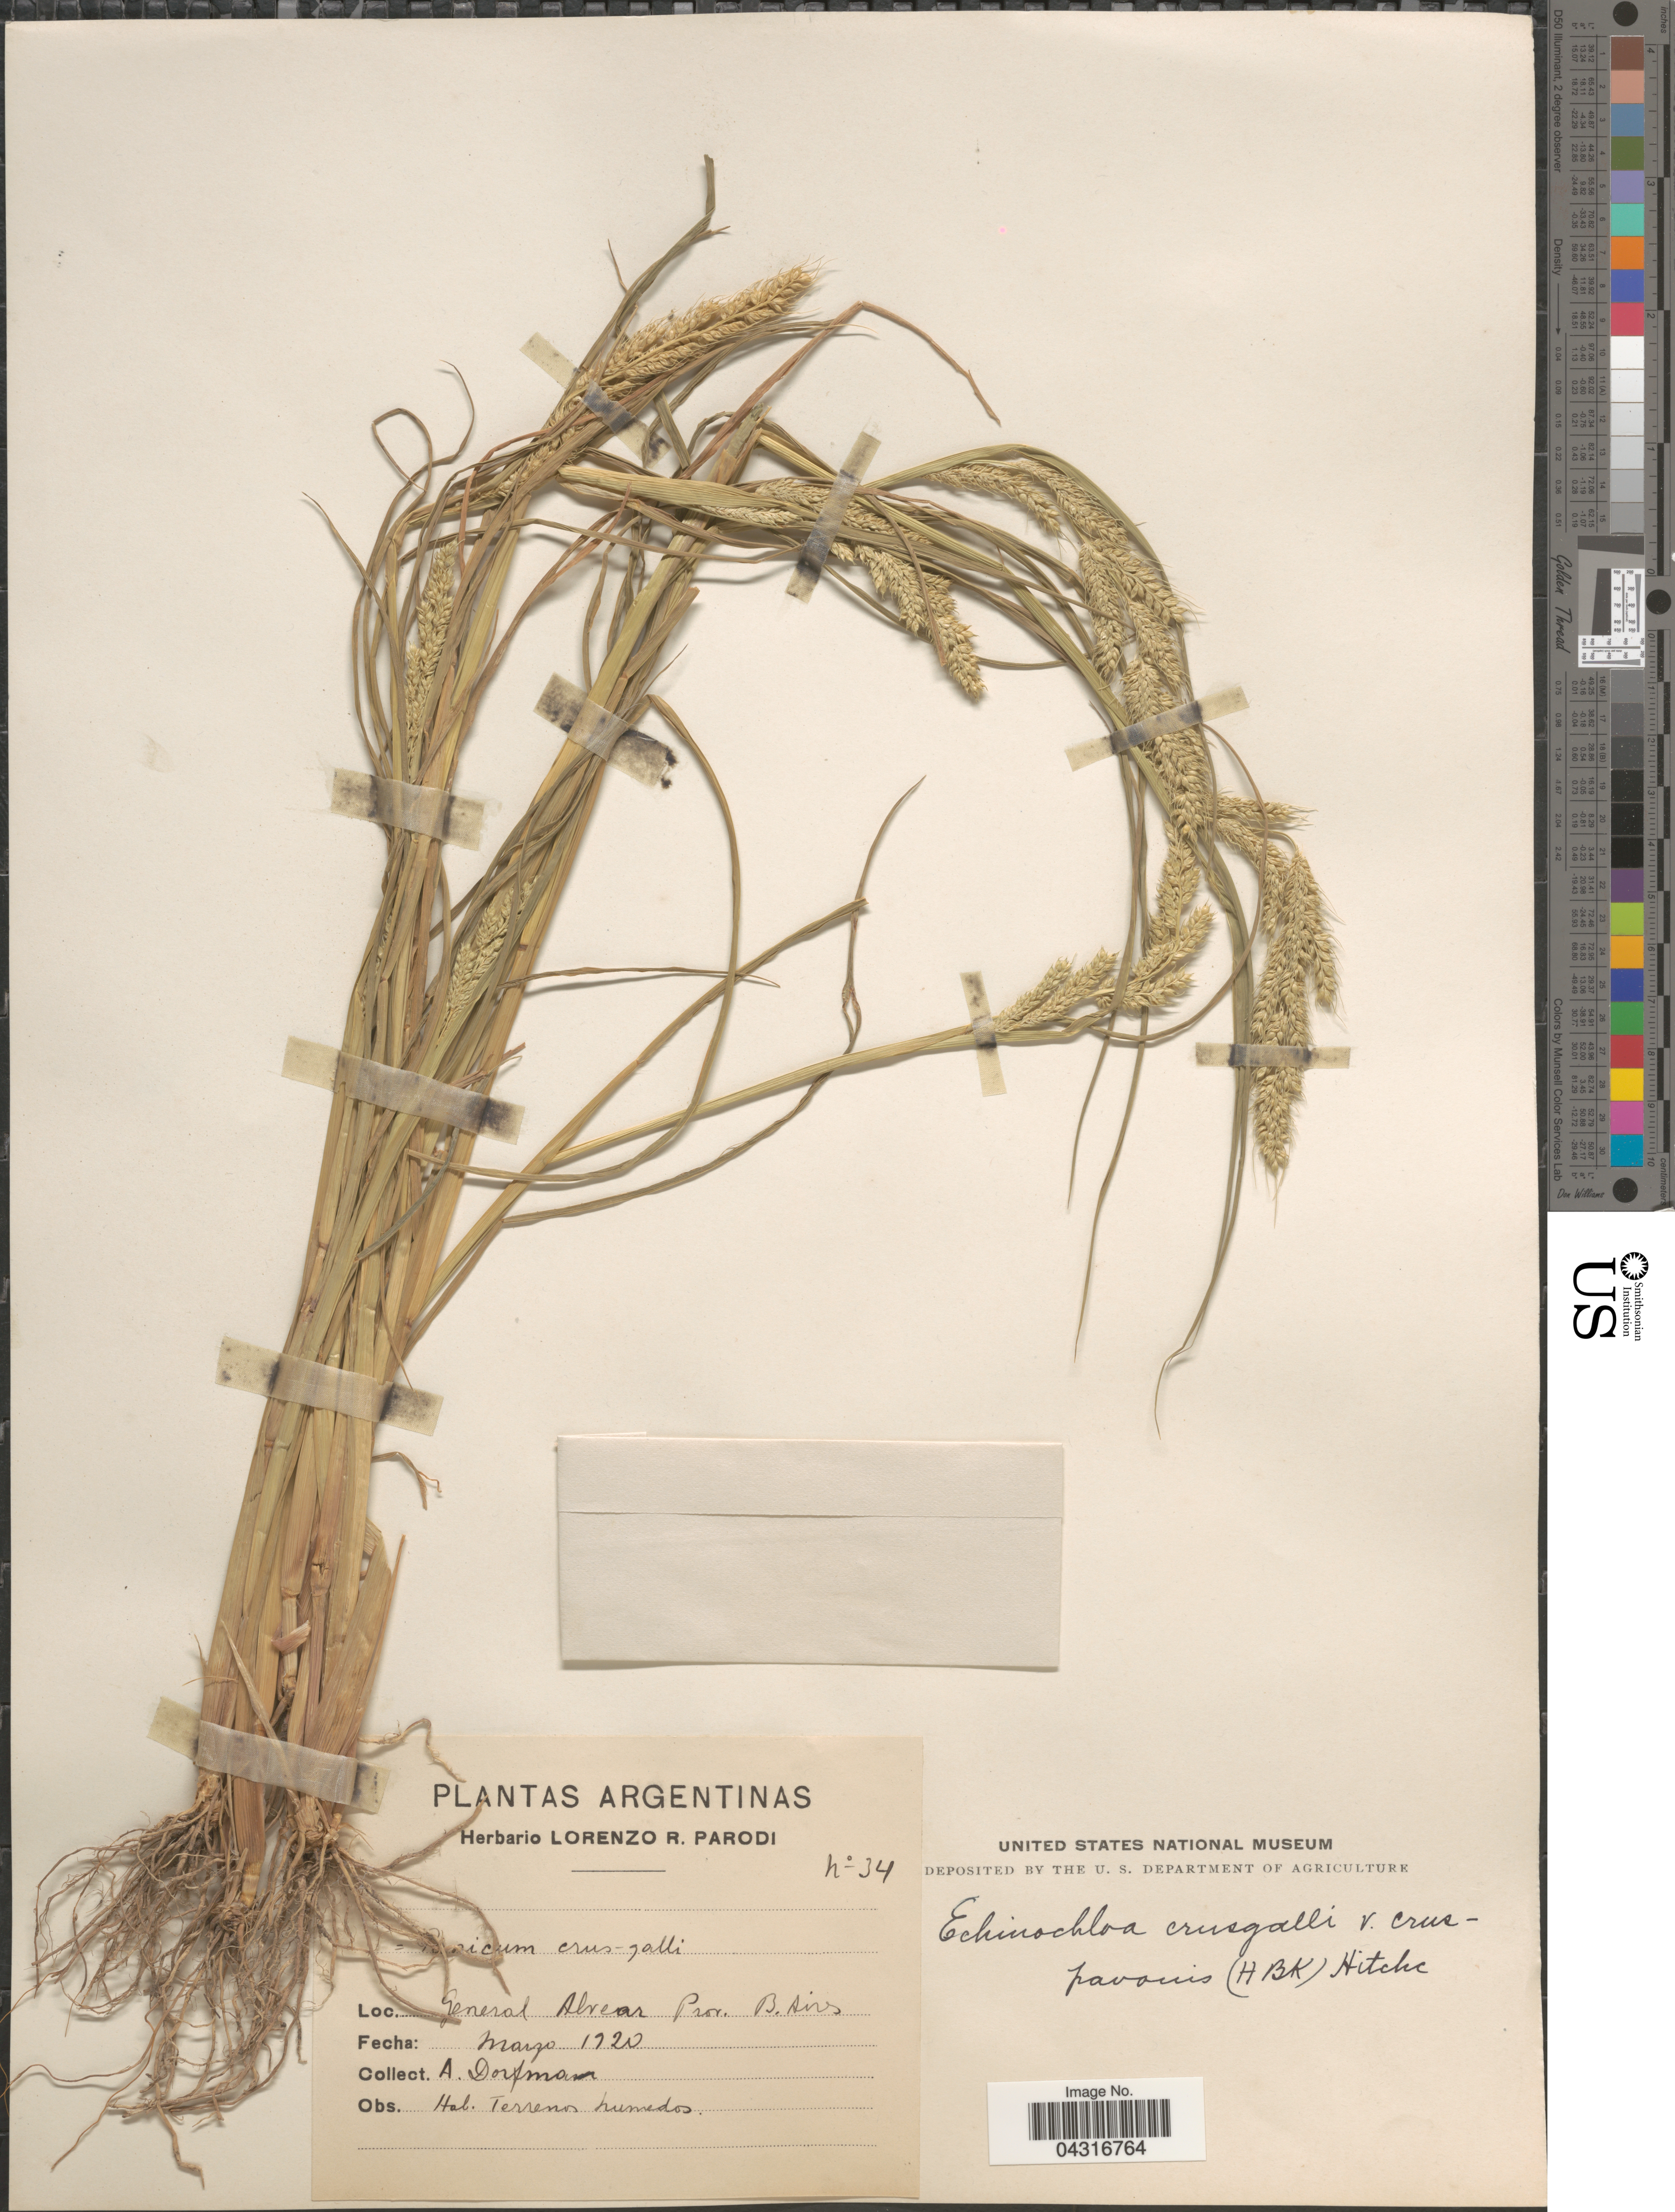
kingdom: Plantae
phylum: Tracheophyta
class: Liliopsida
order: Poales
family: Poaceae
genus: Echinochloa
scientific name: Echinochloa crus-pavonis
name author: (Kunth) Schult.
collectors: A. Dorfman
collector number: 34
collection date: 1920-03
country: Argentina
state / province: Buenos Aires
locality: General Alvear.